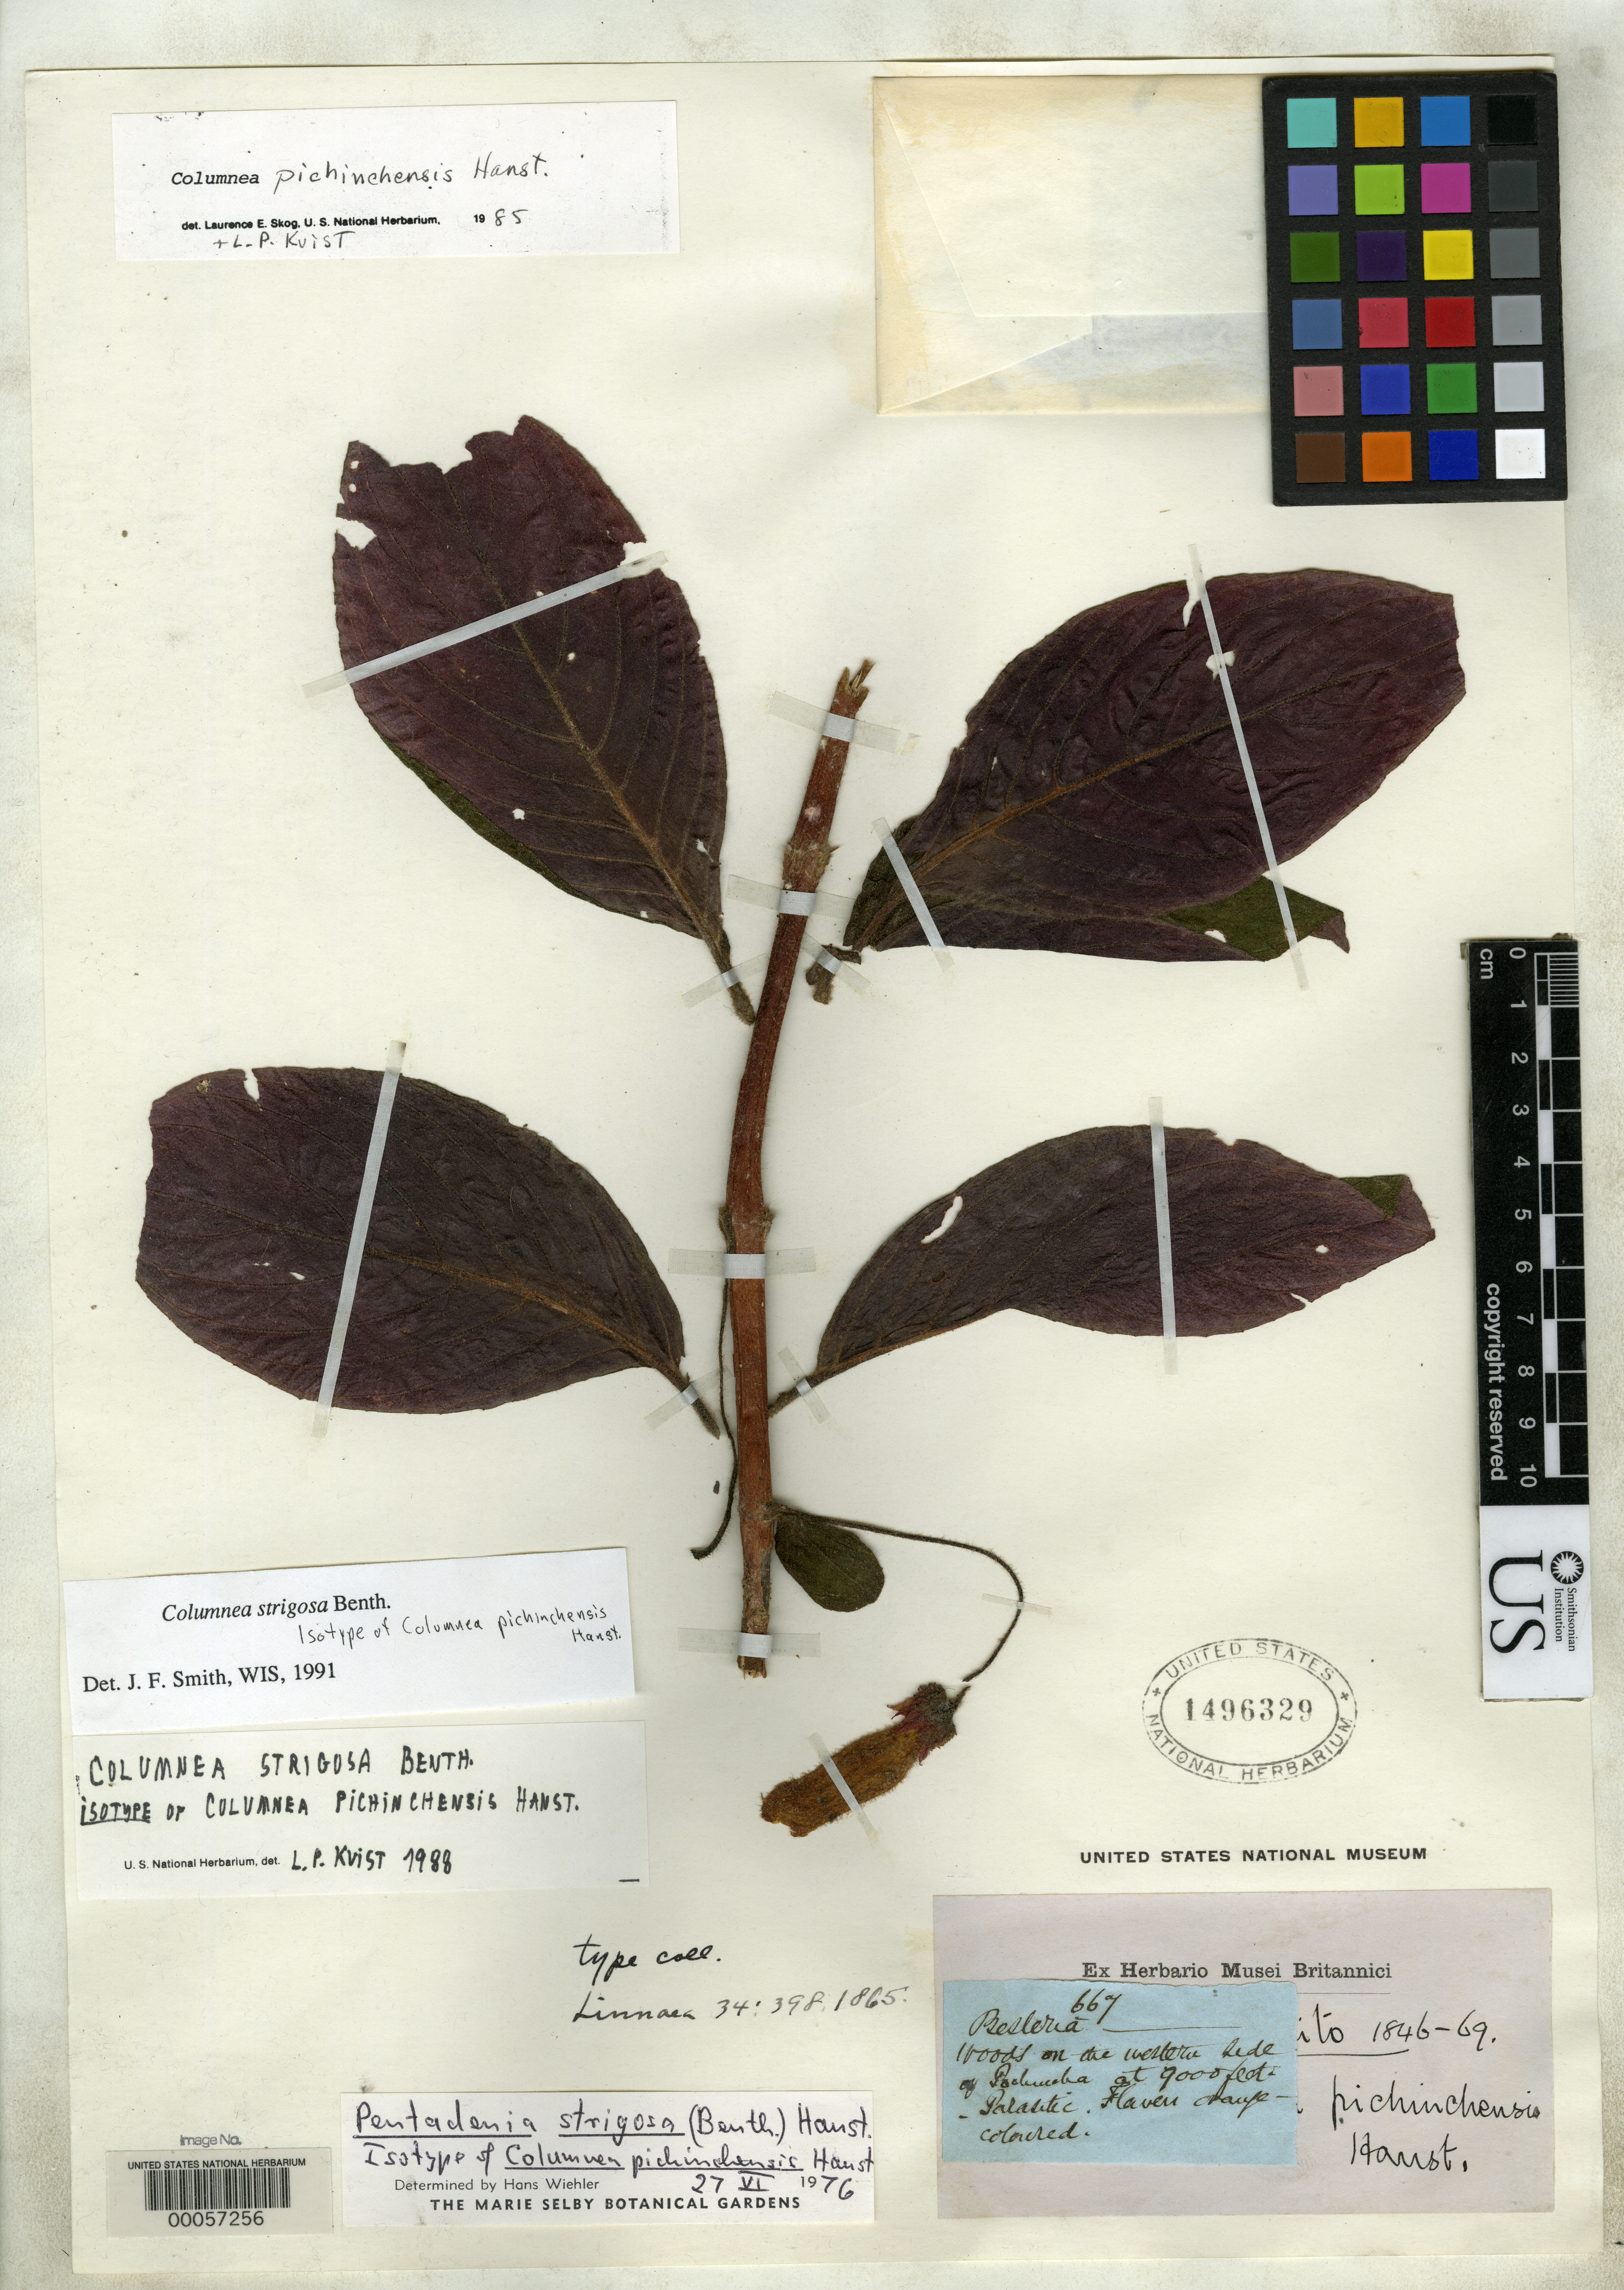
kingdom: Plantae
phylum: Tracheophyta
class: Magnoliopsida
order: Lamiales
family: Gesneriaceae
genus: Columnea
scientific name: Columnea pichinchensis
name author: Hanst.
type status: Isotype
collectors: W. Jameson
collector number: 667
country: Ecuador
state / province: Pichincha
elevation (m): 2743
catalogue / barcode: US 1496329